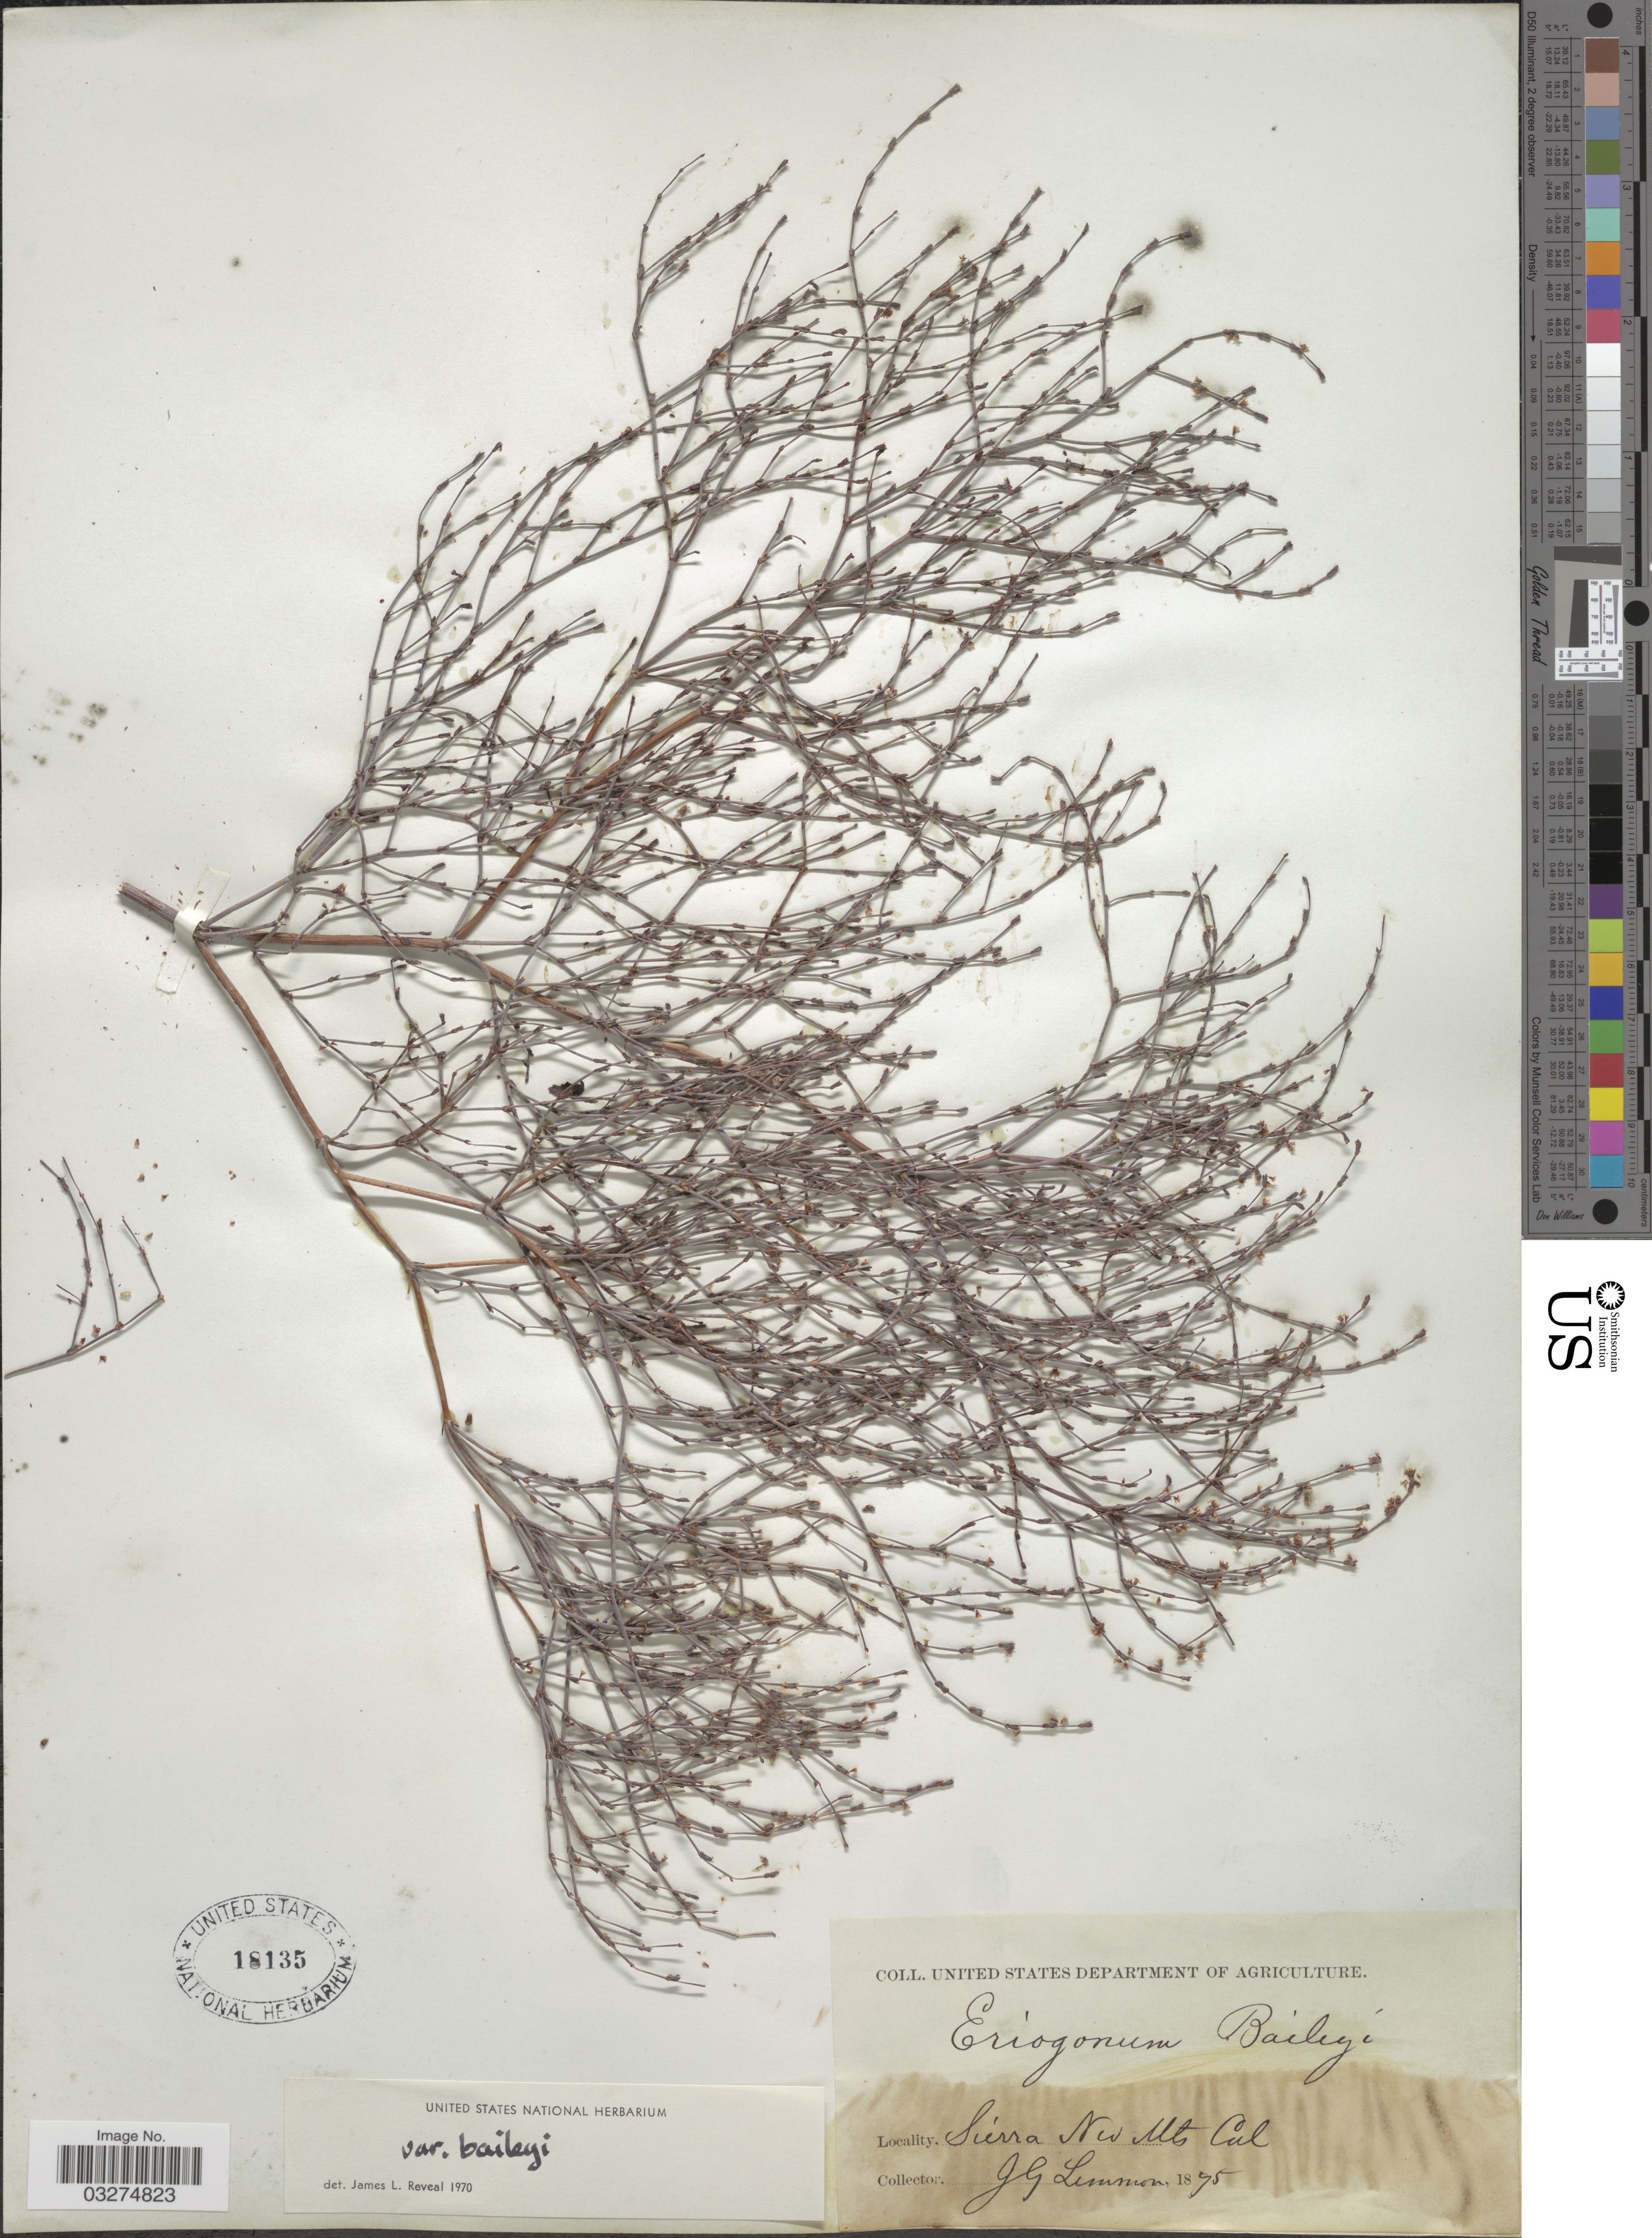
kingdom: Plantae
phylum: Tracheophyta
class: Magnoliopsida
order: Caryophyllales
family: Polygonaceae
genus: Eriogonum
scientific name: Eriogonum baileyi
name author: S. Watson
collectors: J. Lemmon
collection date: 1875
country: United States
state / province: California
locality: Sierra Nev Mts.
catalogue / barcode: US 18135